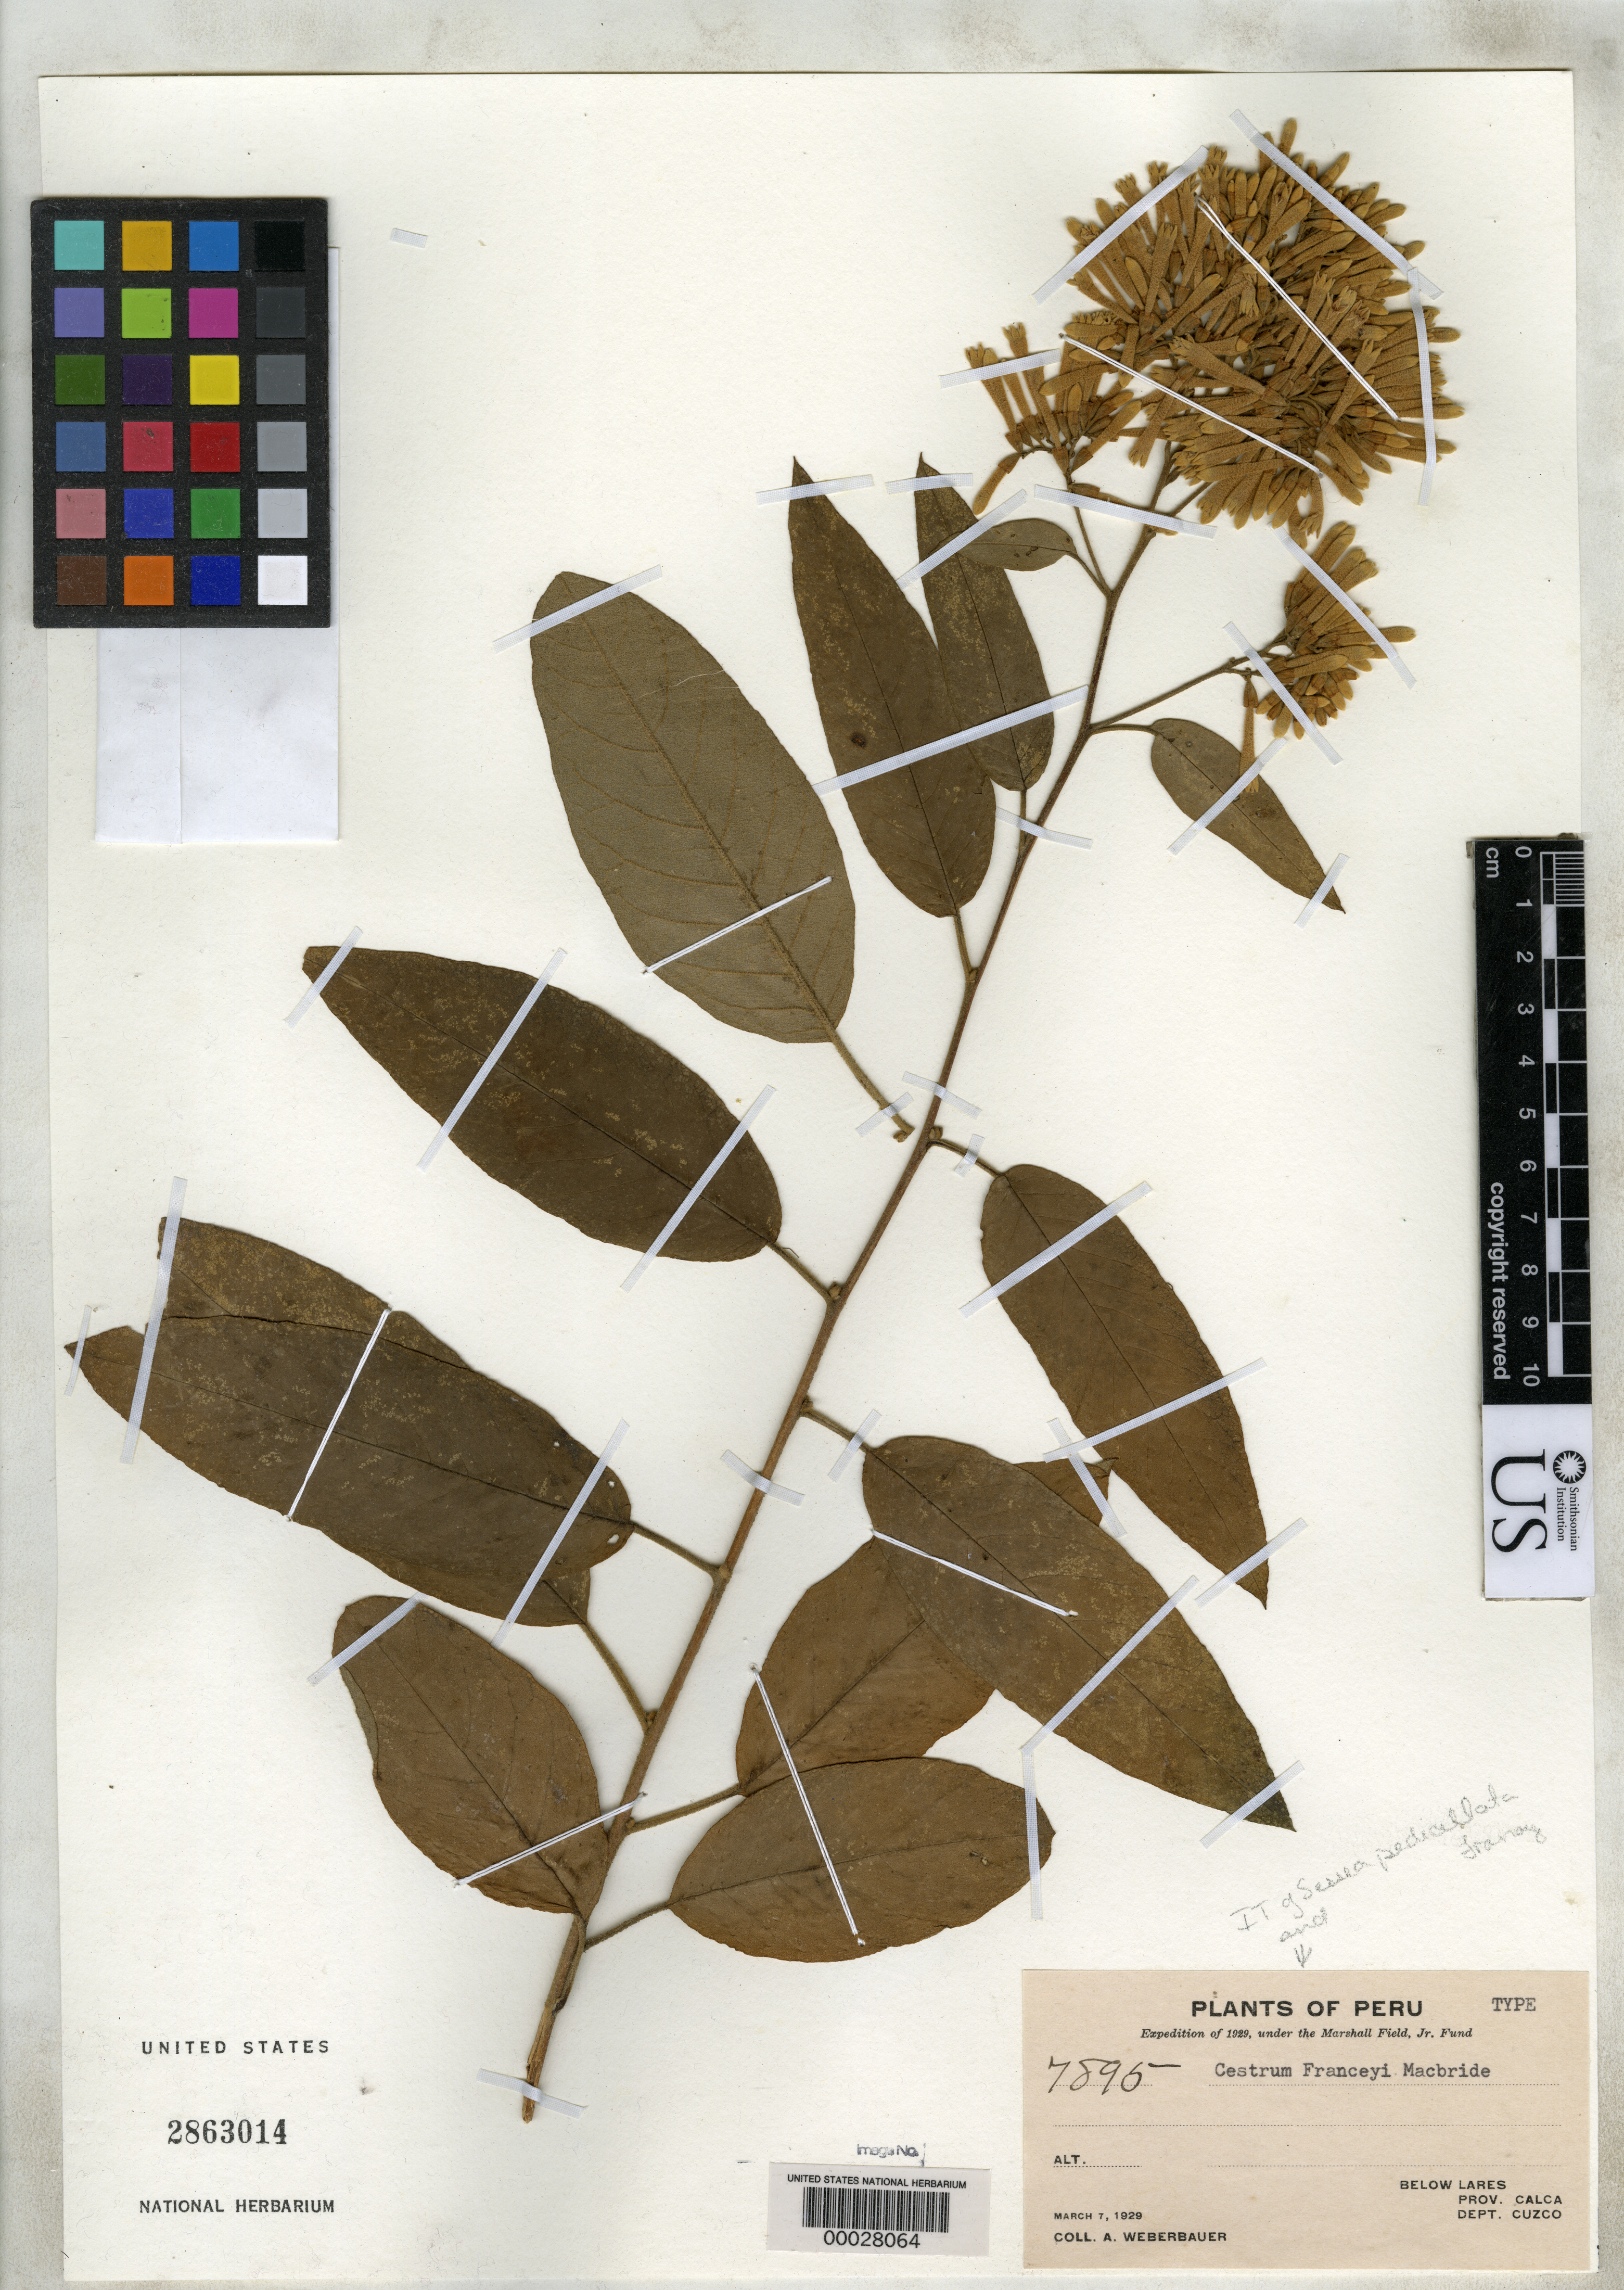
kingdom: Plantae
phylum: Tracheophyta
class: Magnoliopsida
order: Solanales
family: Solanaceae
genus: Sessea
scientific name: Sessea pedicellata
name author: Francey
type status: Isotype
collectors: A. Weberbauer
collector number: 7895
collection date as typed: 07 Mar 1929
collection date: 1929-03-07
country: Peru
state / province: Cusco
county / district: Calca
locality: near Lares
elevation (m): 2900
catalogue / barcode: US 2863014